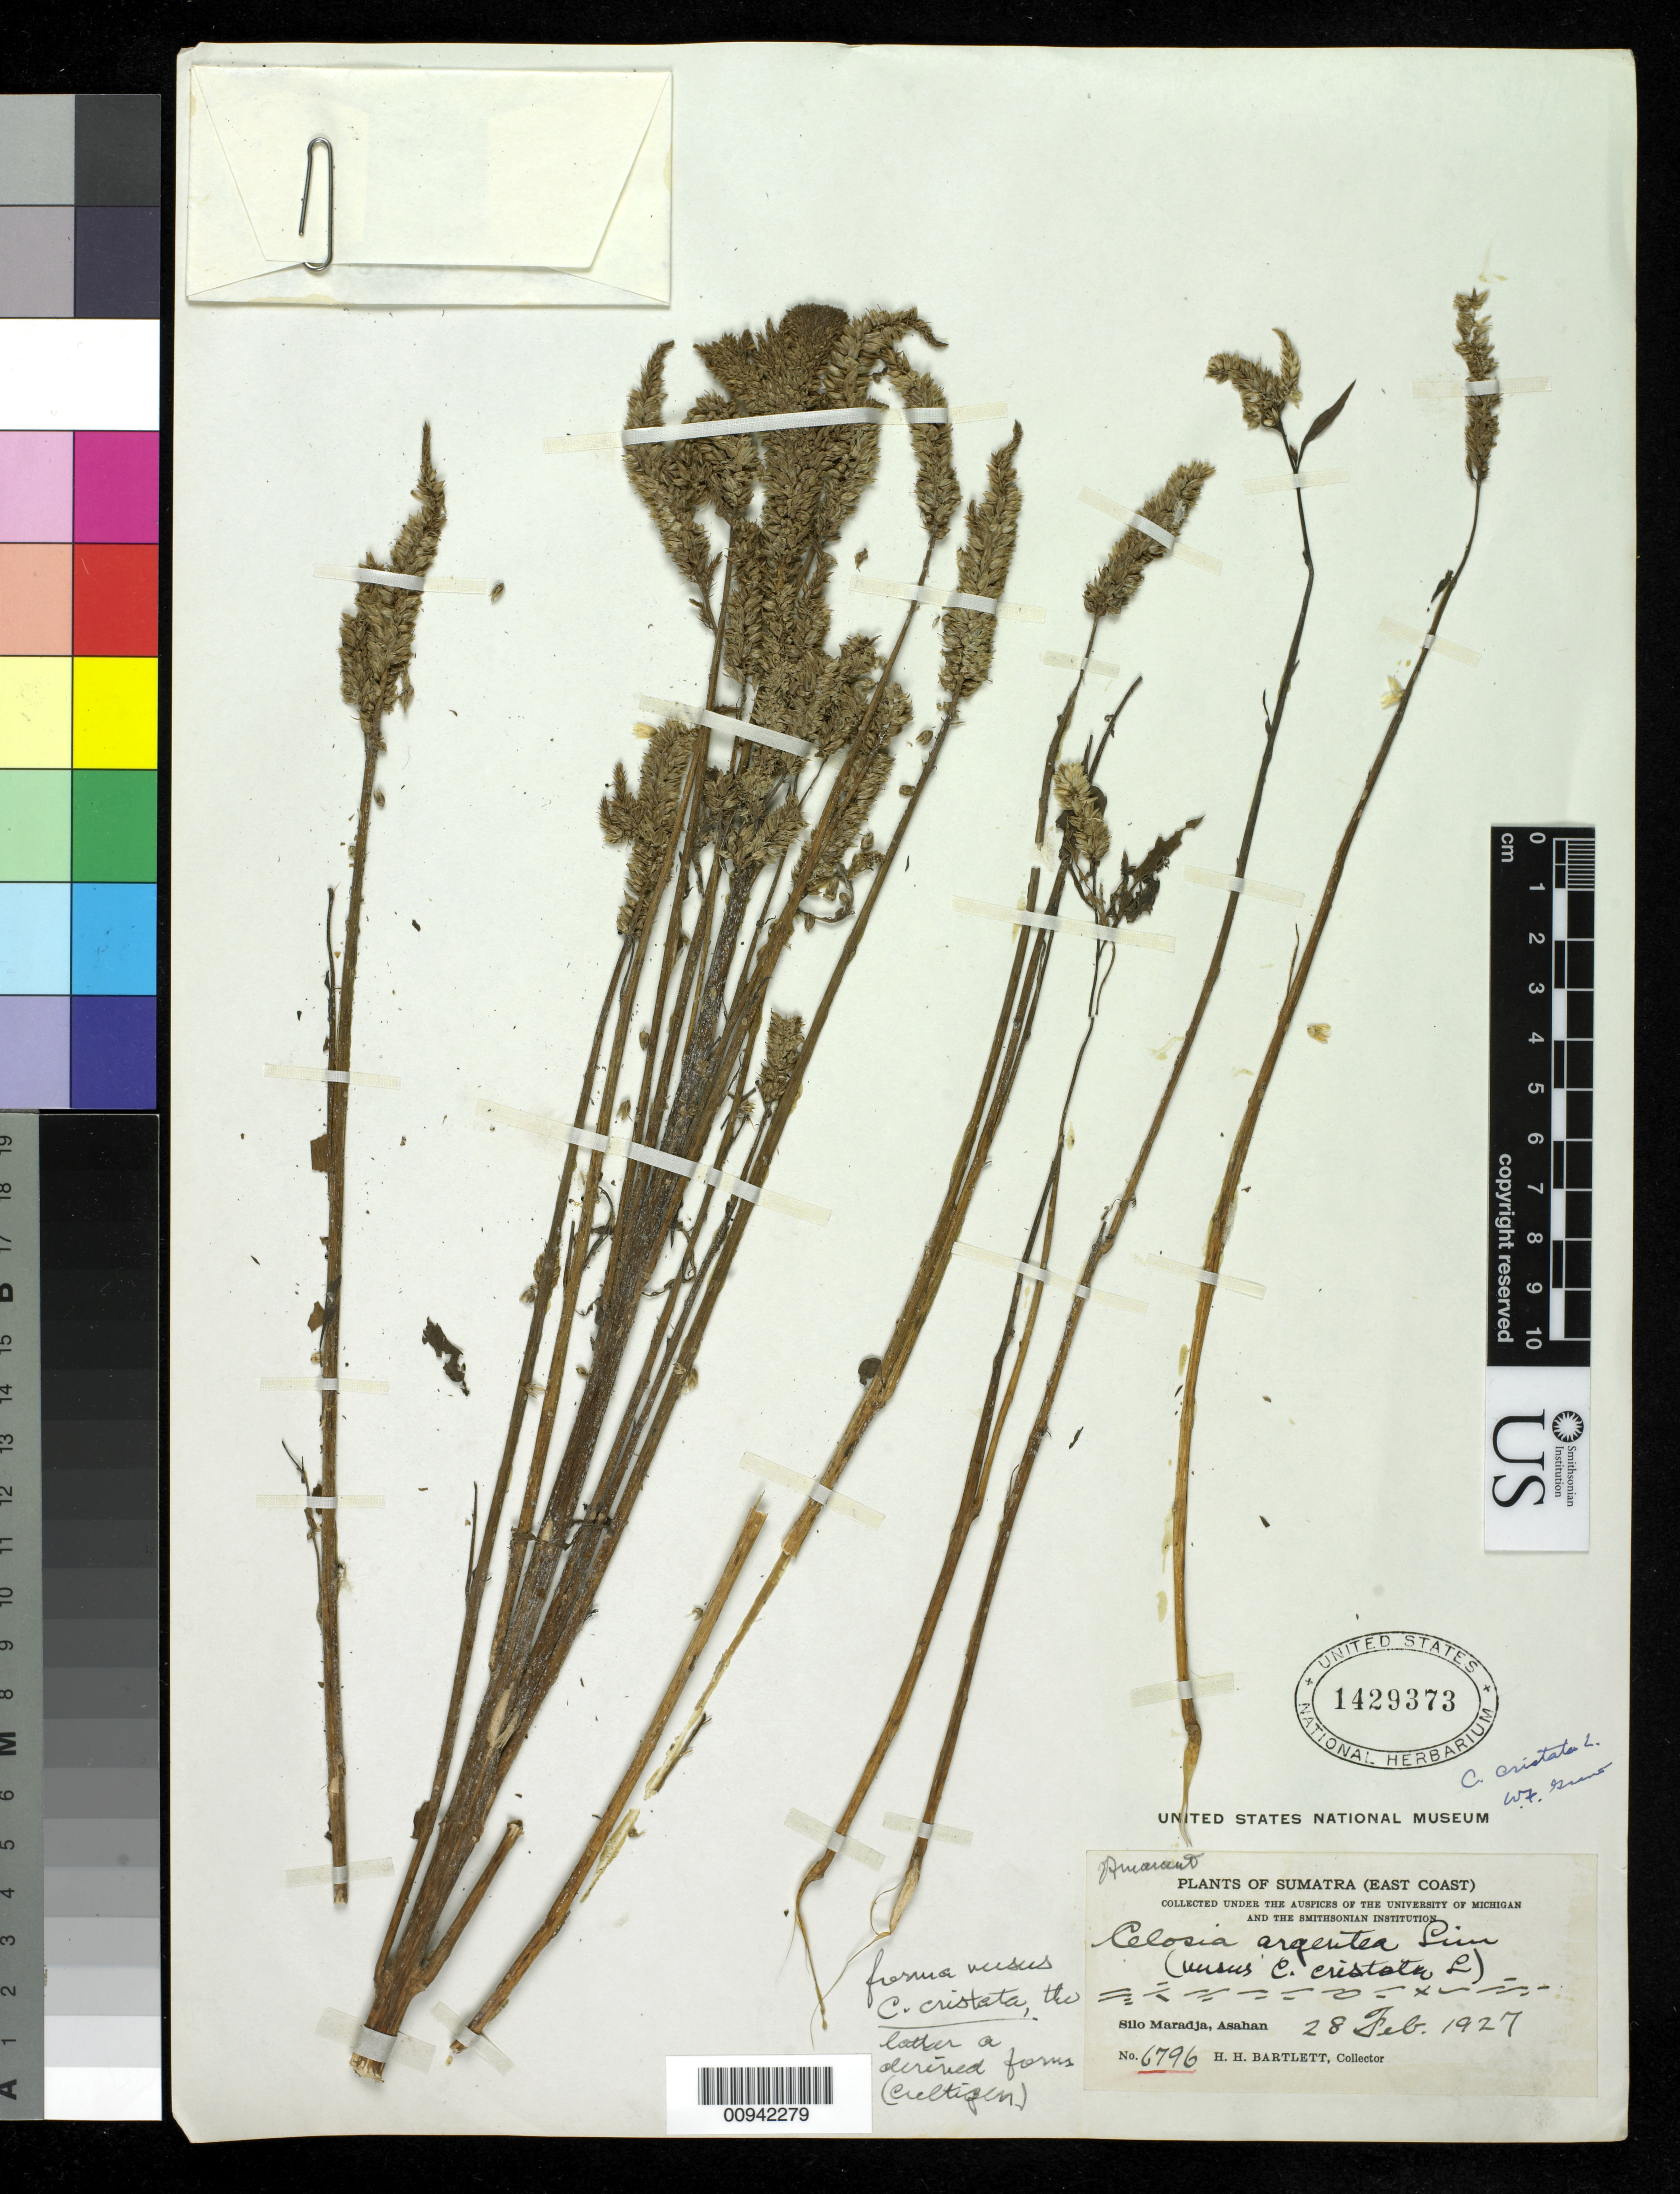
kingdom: Plantae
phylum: Tracheophyta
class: Magnoliopsida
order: Caryophyllales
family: Amaranthaceae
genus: Celosia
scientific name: Celosia argentea var. cristata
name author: (L.) Kuntze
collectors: H. H. Bartlett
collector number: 6796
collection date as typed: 28 Feb 1927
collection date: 1927-02-28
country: Indonesia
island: Sumatra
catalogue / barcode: US 1429373